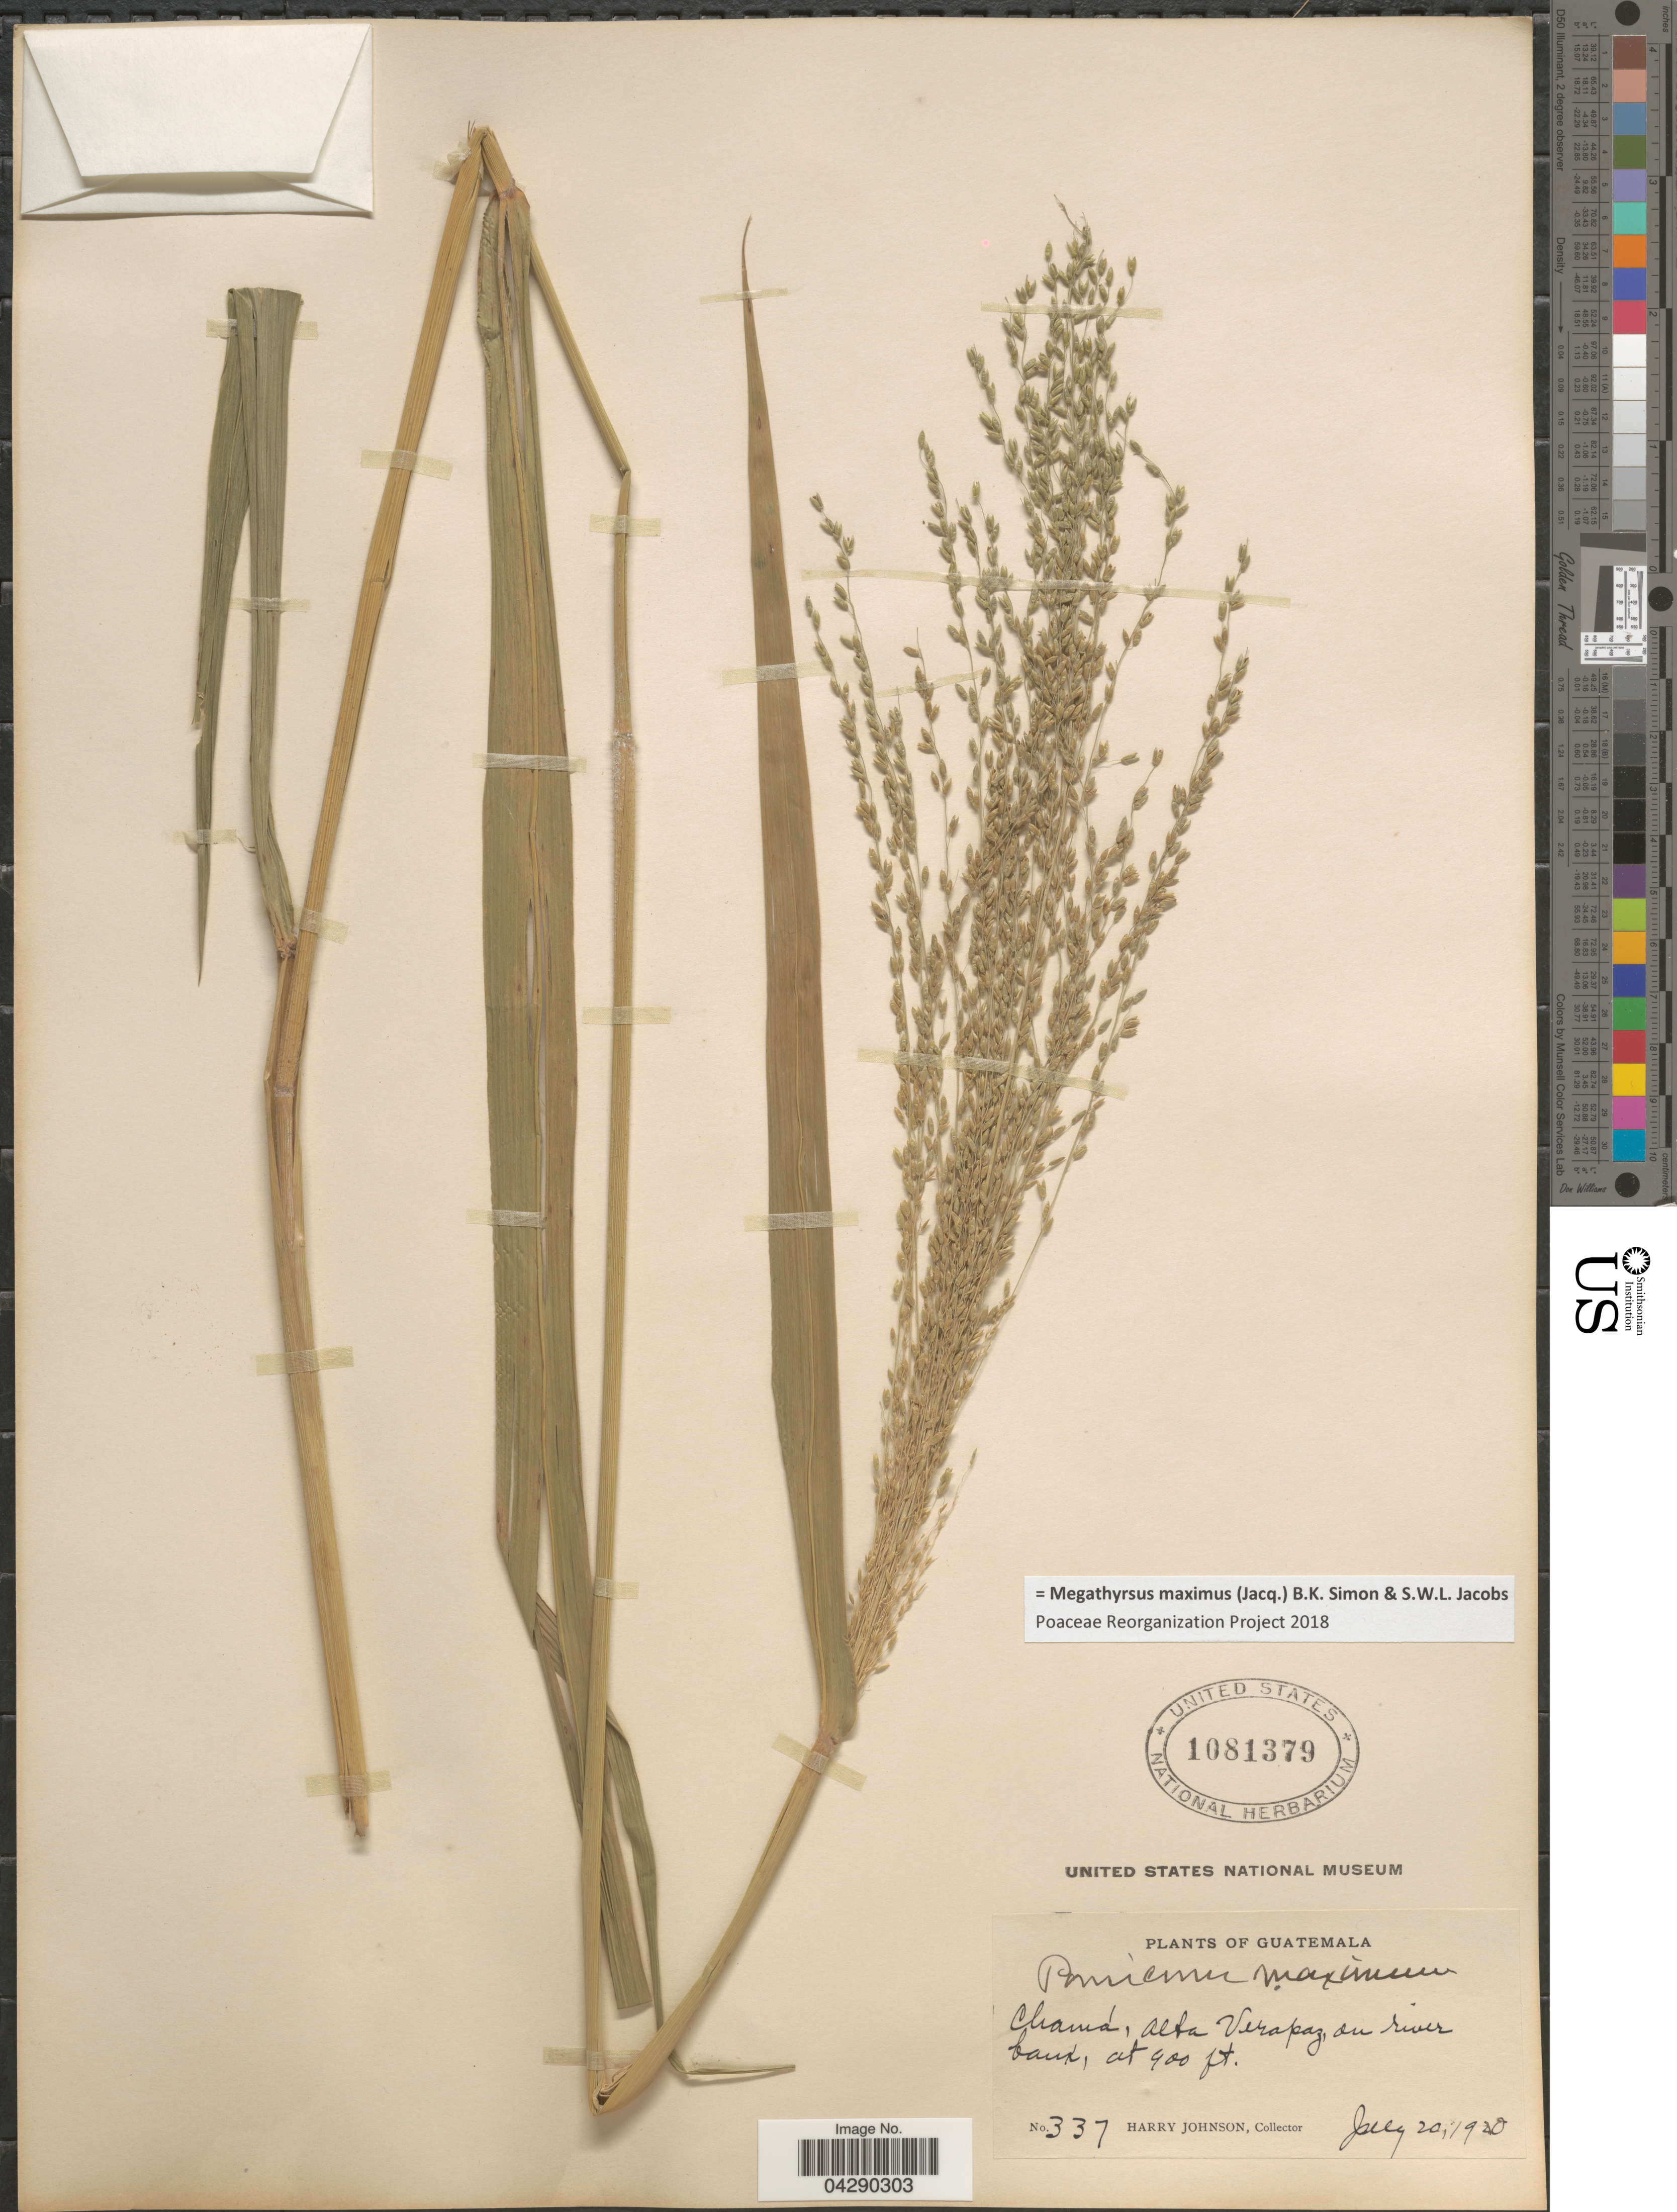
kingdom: Plantae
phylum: Tracheophyta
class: Liliopsida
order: Poales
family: Poaceae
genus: Megathyrsus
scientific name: Megathyrsus maximus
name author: (Jacq.) B.K. Simon & S.W.L. Jacobs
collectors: H. Johnson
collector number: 337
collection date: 1920-07-20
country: Guatemala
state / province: Alta Verapaz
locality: Chamá, Alta Verapaz, on river bank.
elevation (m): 274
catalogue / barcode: US 1081379